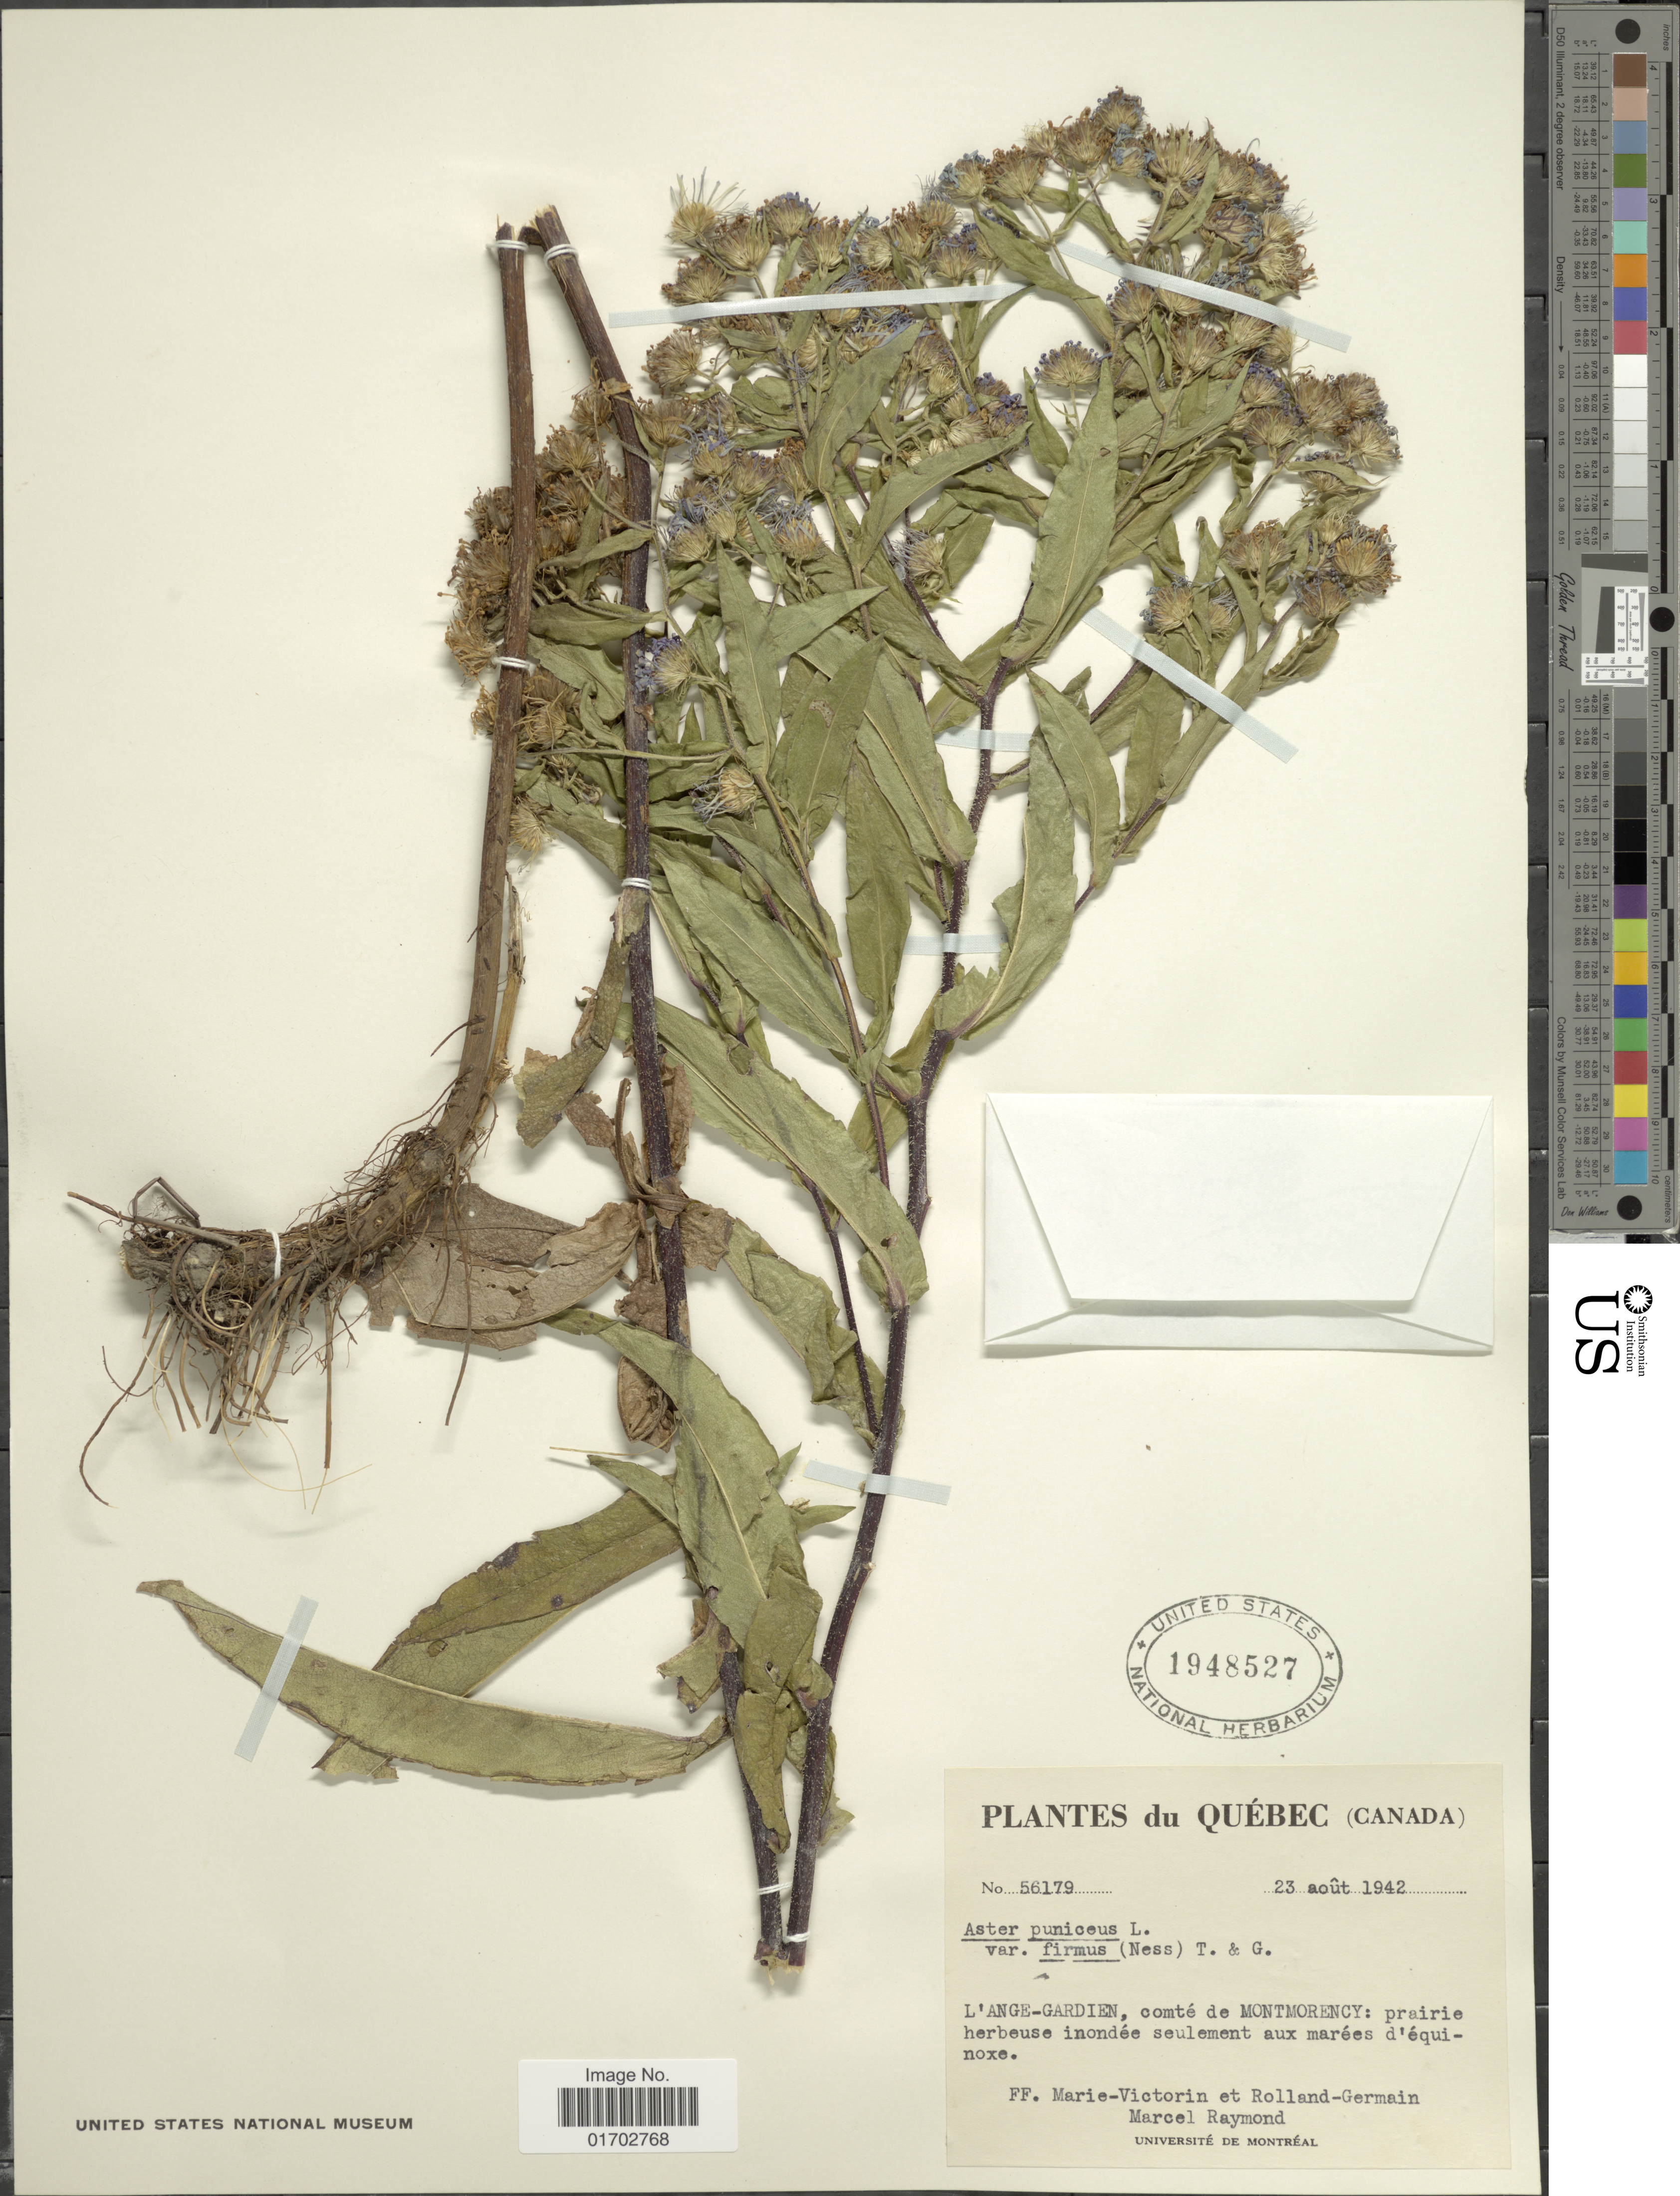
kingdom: Plantae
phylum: Tracheophyta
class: Magnoliopsida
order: Asterales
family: Asteraceae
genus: Symphyotrichum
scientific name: Symphyotrichum puniceum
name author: (L.) Á. Löve & D. Löve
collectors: F. Marie-Victorin, Rolland-Germain & M. Raymond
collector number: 56179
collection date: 1942-08-23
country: Canada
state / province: Quebec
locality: L'Ange-Garden, comt;e de Montmorency.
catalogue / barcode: US 1948527